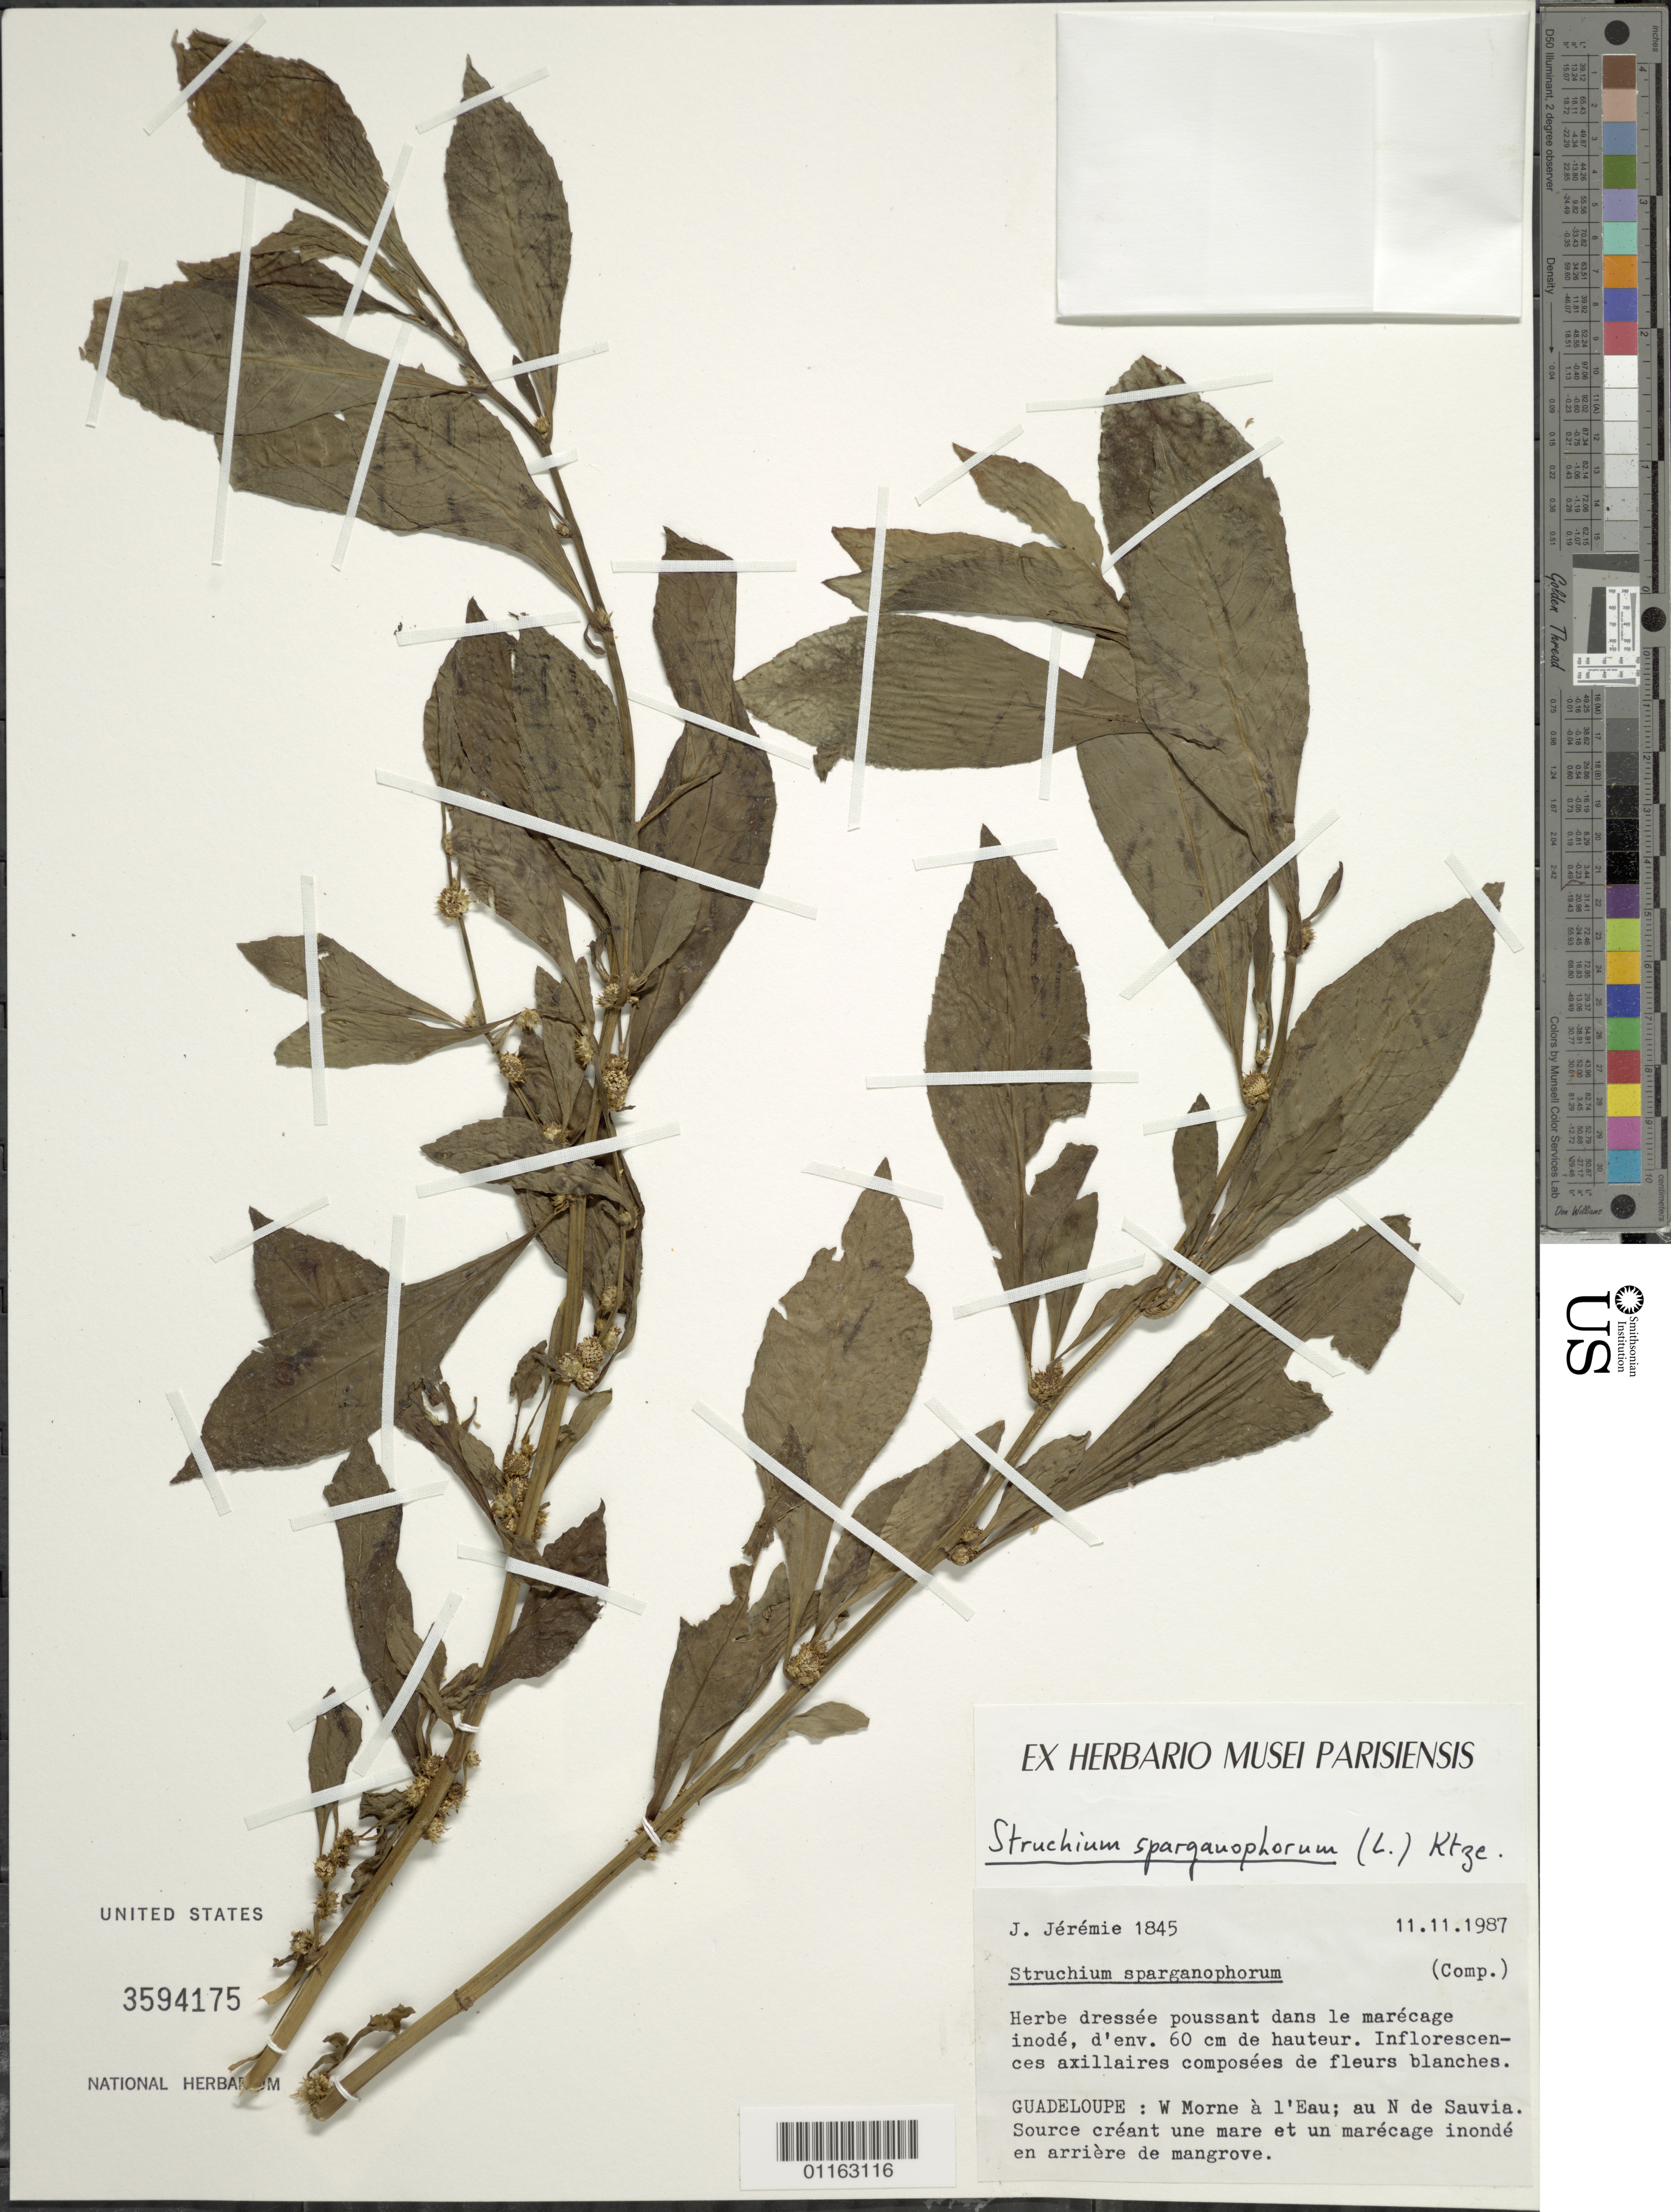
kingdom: Plantae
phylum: Tracheophyta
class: Magnoliopsida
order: Asterales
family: Asteraceae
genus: Struchium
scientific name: Struchium sparganophorum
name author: (L.) Kuntze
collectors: J. Jérémie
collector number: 1845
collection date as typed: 11 Nov 1987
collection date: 1987-11-11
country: Guadeloupe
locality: W Morne a l'Eau; au N de Sauvia. Source creant une mare et un marecage inonde en arriere de mangrove.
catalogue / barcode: US 3594175